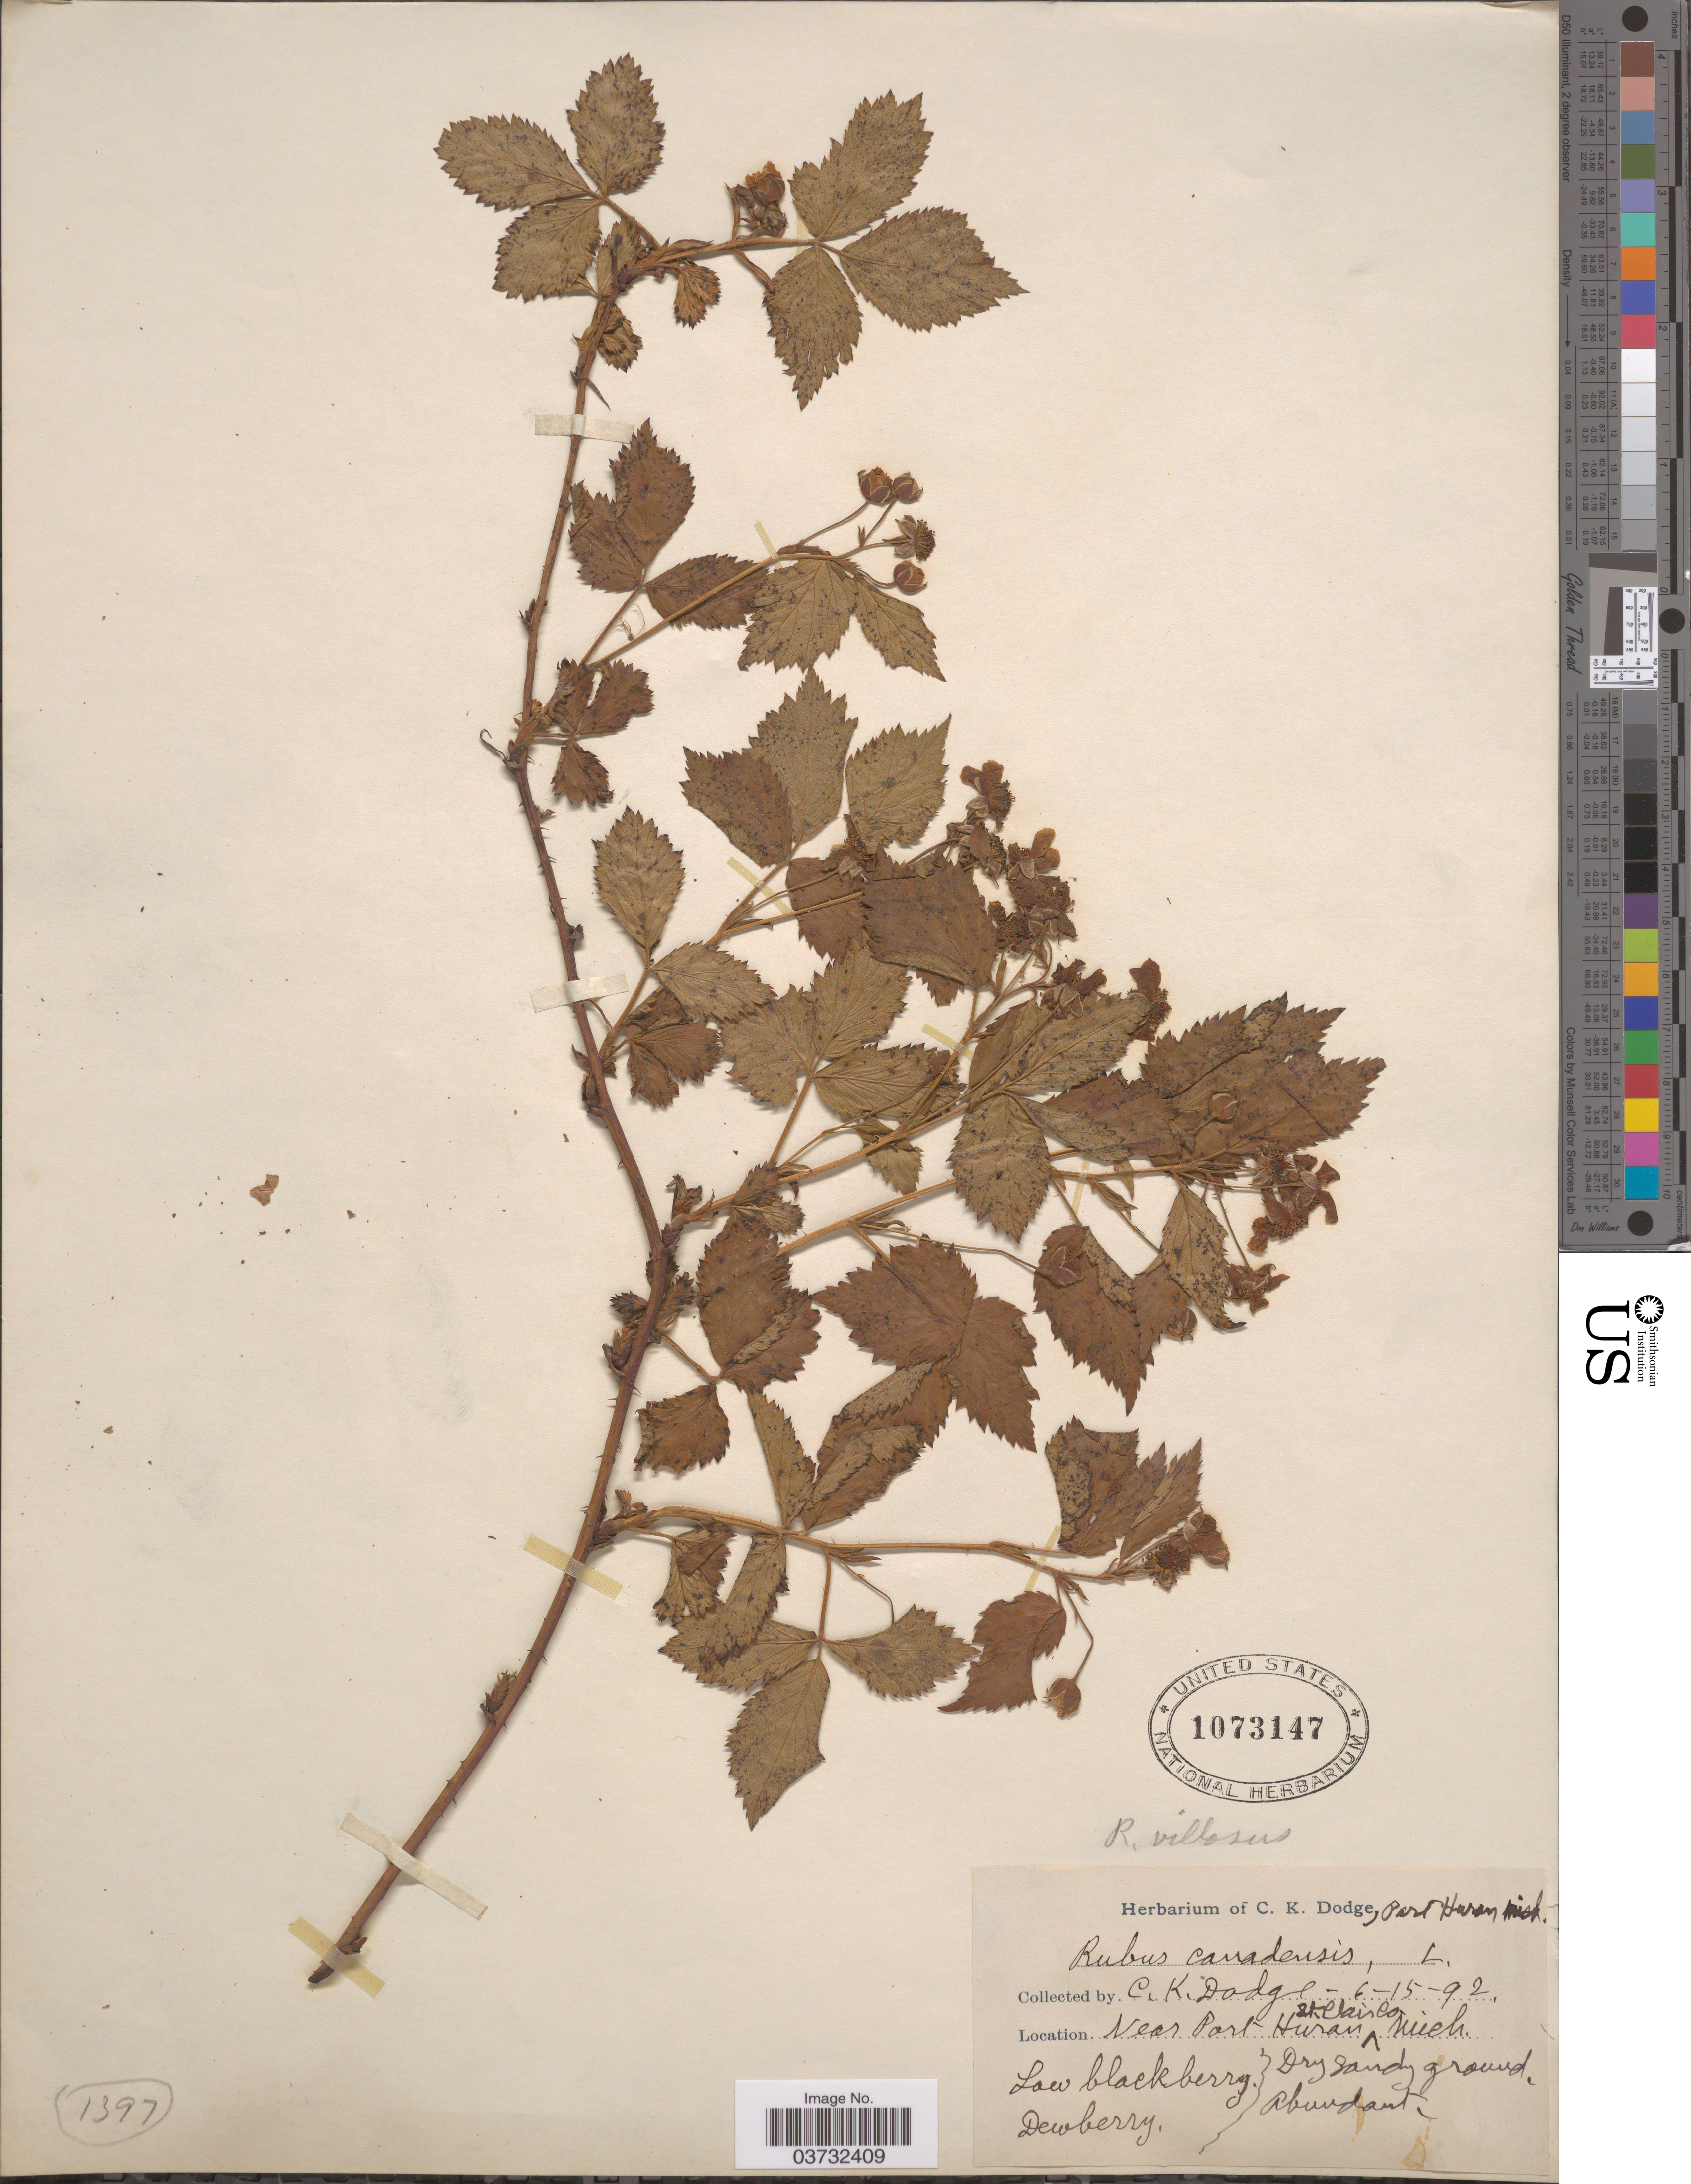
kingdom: Plantae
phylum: Tracheophyta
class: Magnoliopsida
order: Rosales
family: Rosaceae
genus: Rubus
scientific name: Rubus villosus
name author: Thunb.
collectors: C. Dodge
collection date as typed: Transcribed d/m/y: 15/6/92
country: United States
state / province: Michigan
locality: Near Port Huran. St. Clair Co.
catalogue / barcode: US 1073147